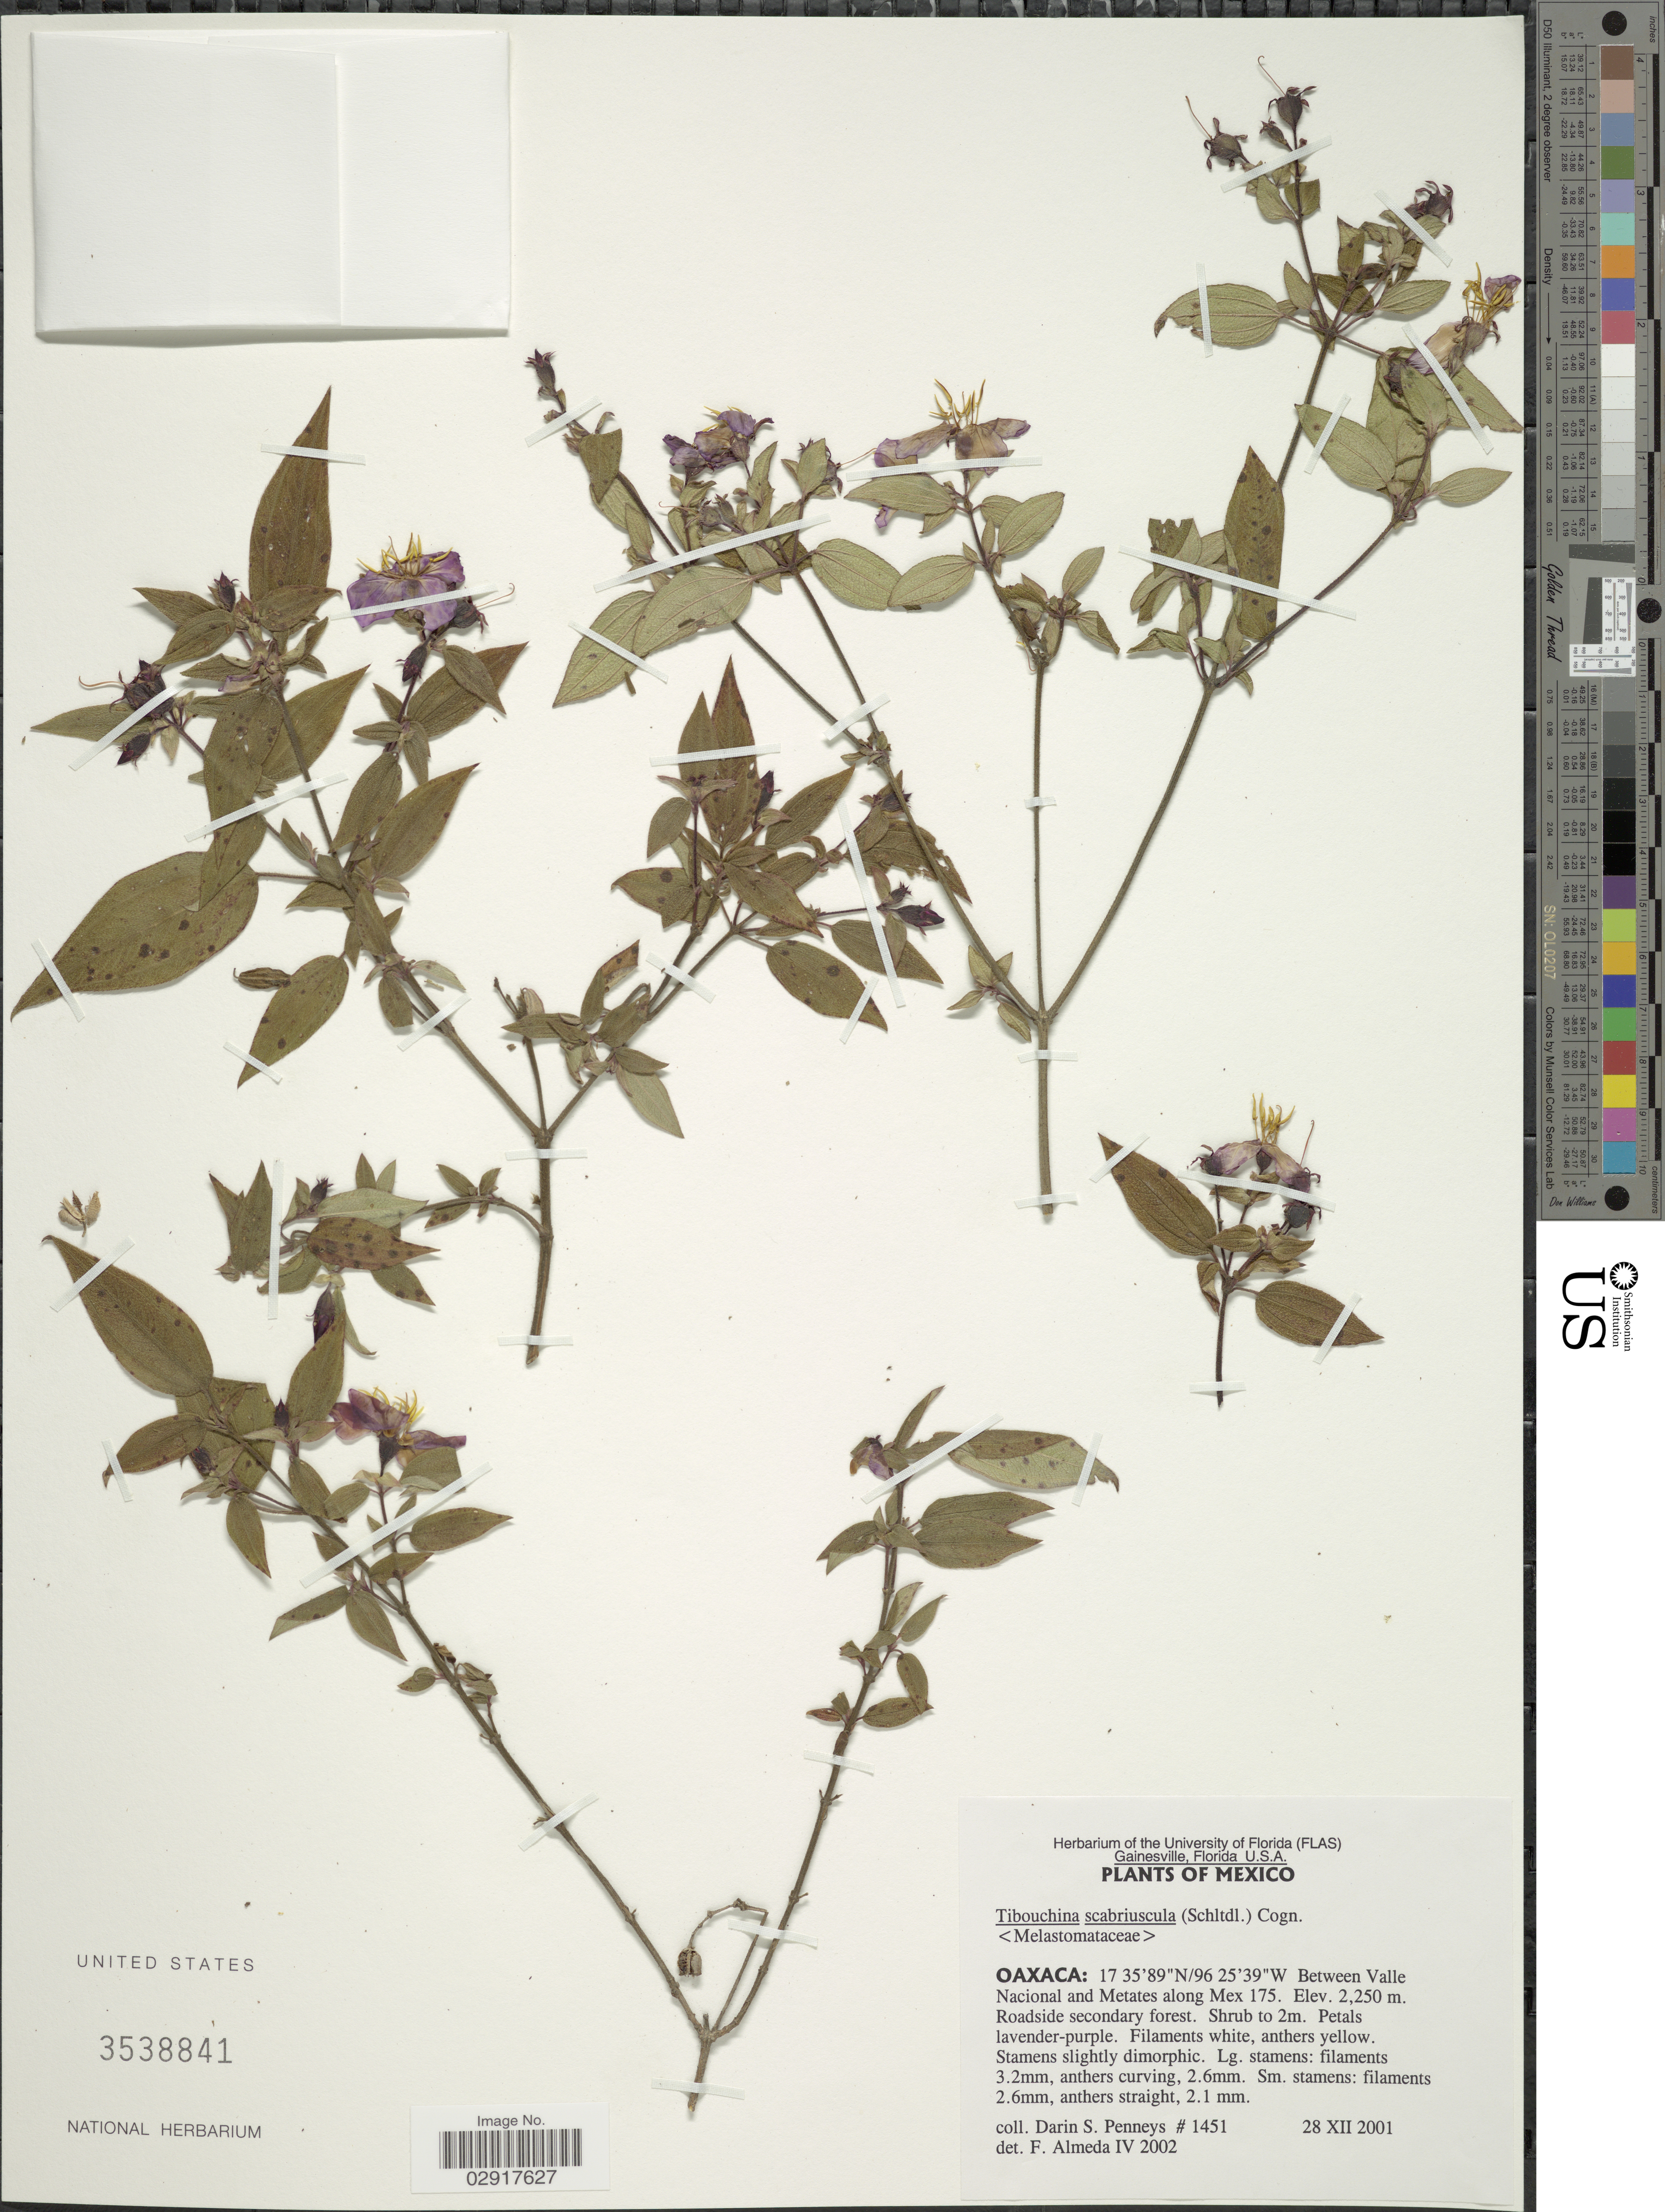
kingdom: Plantae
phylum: Tracheophyta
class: Magnoliopsida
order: Myrtales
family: Melastomataceae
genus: Chaetogastra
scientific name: Chaetogastra scabriuscula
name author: (Schltdl.) P.J.F. Guim. & Michelang.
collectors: D. S. Penneys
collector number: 1451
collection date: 2001-12-28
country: Mexico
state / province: Oaxaca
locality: Between Valle Nacional and Metates along Mex 175.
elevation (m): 2250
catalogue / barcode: US 3538841